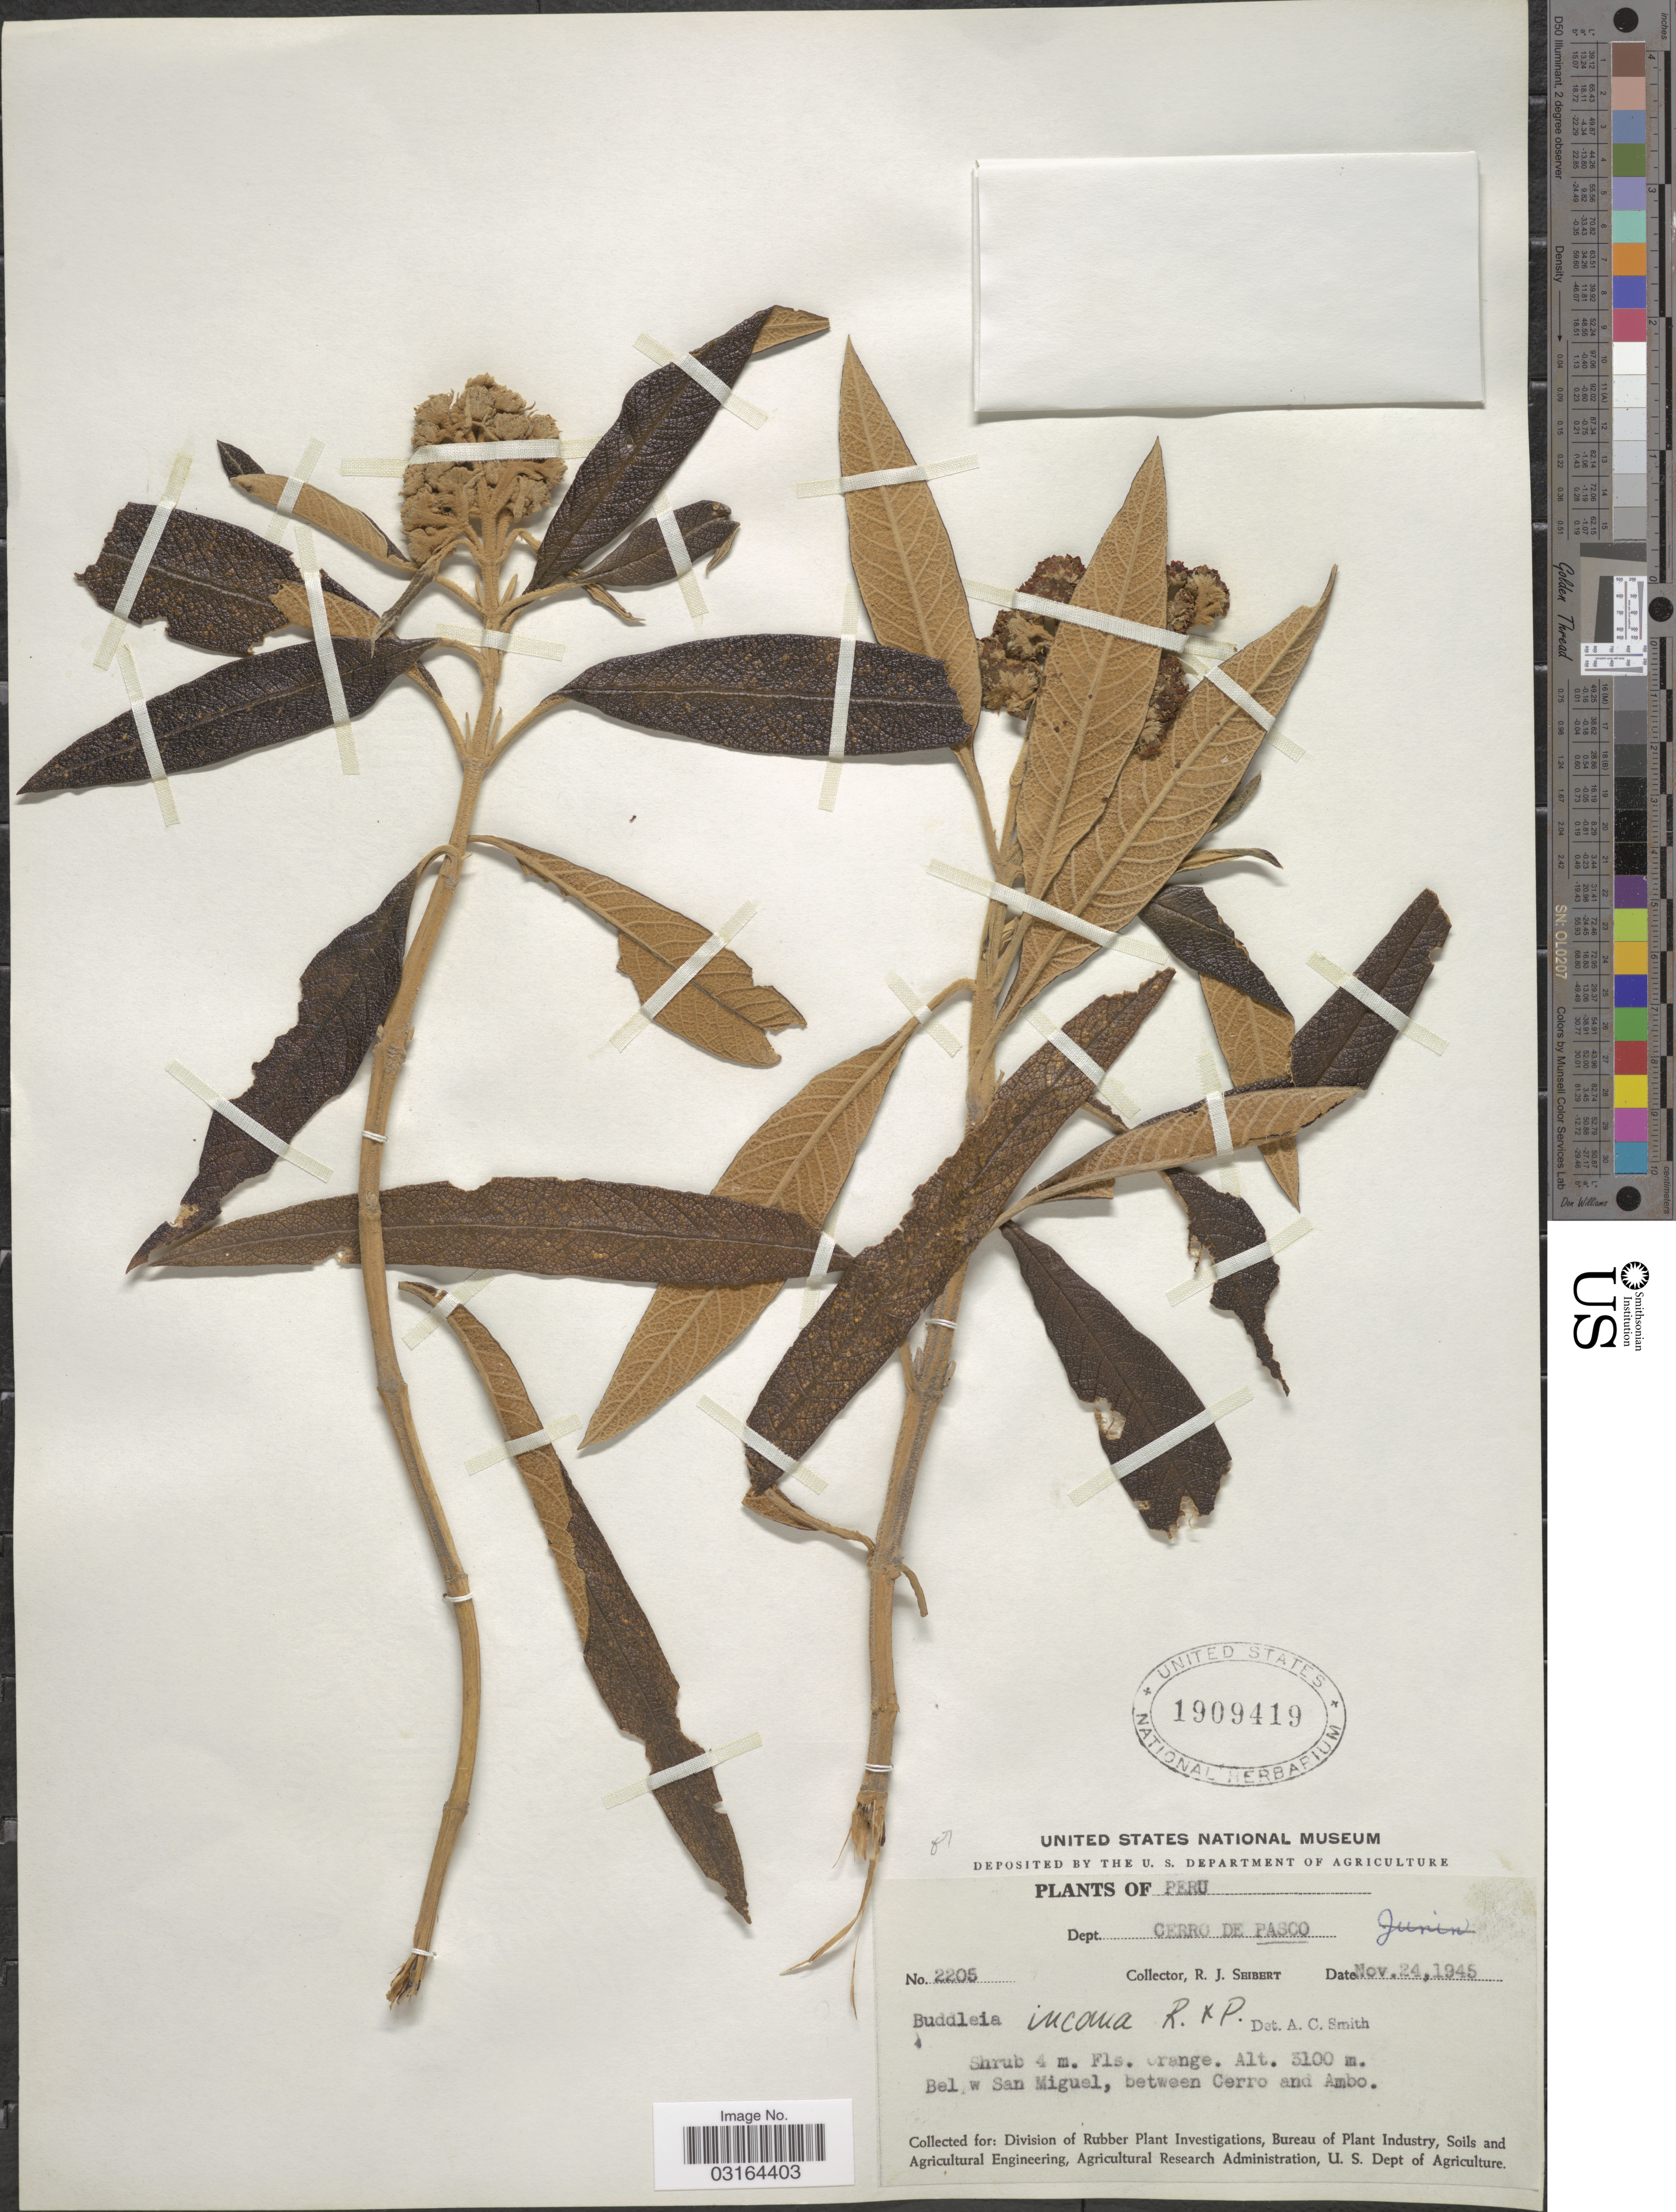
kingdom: Plantae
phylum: Tracheophyta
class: Magnoliopsida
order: Lamiales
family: Scrophulariaceae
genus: Buddleja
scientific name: Buddleja incana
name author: Ruiz & Pav.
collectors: R. J. Seibert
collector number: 2205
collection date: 1945-11-24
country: Peru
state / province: Pasco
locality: Cerro De Pasco, Below San Miguel, between Cerro and Ambo.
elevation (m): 3100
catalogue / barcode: US 1909419